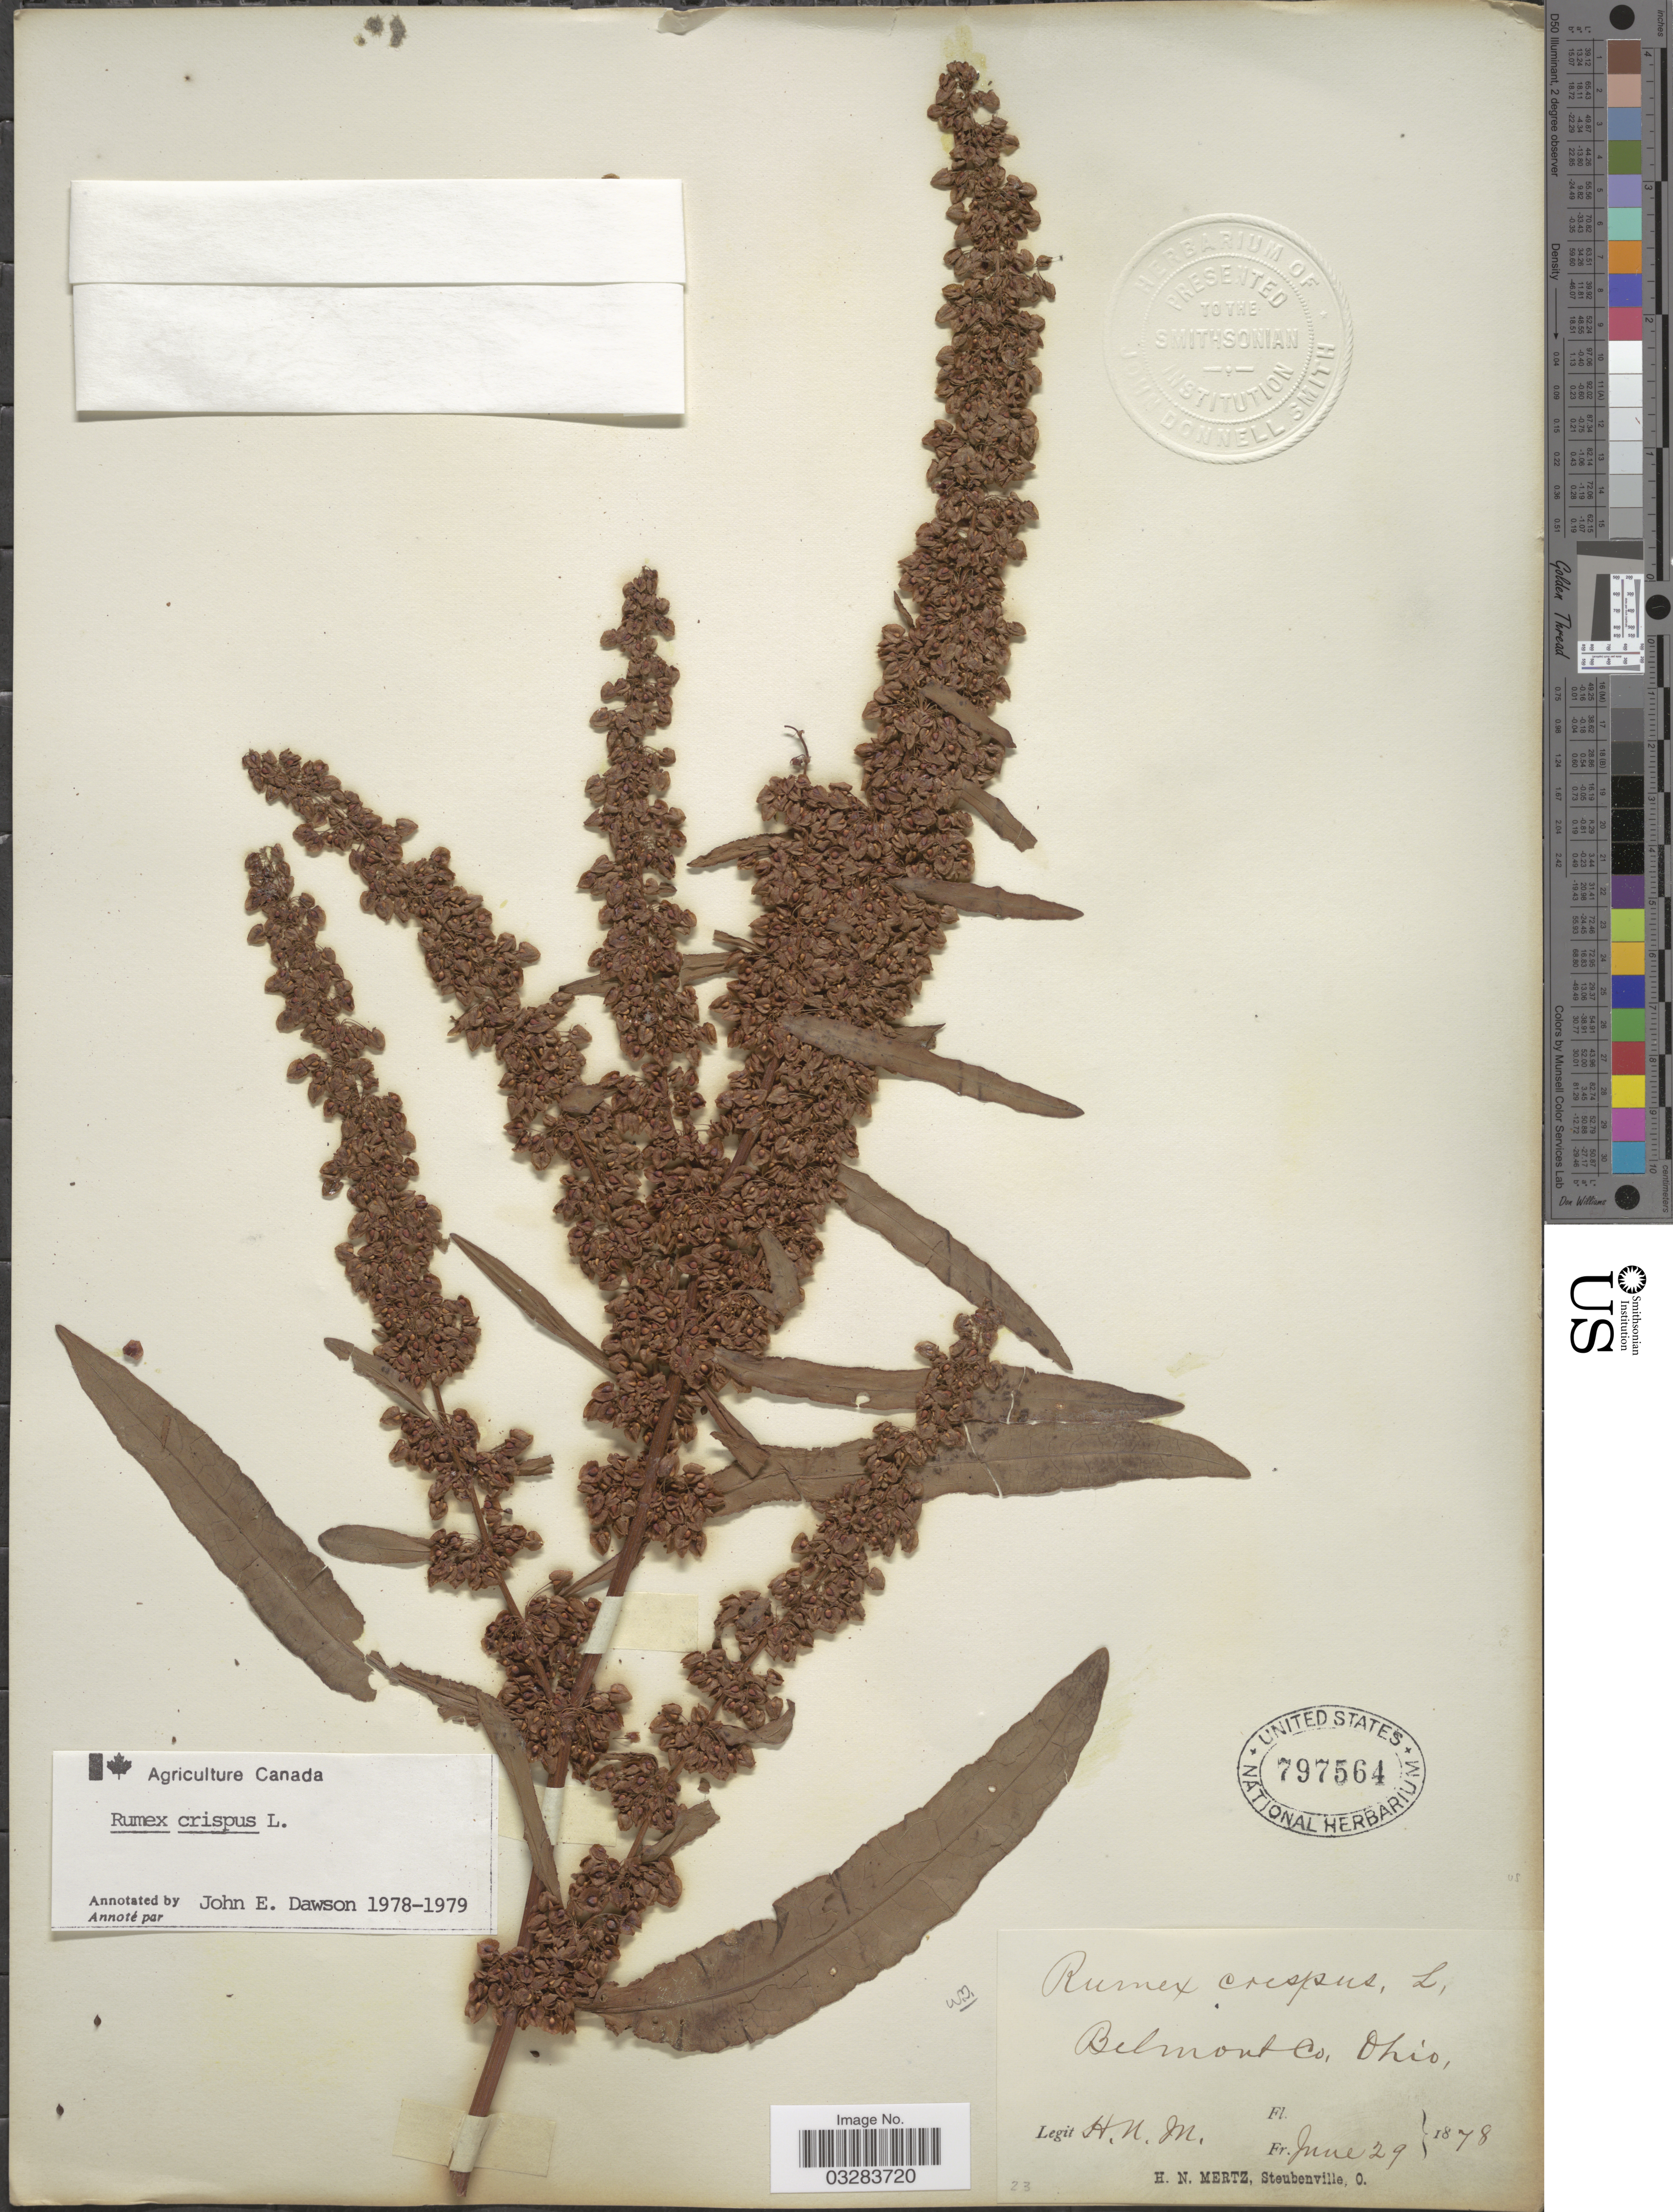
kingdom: Plantae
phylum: Tracheophyta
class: Magnoliopsida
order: Caryophyllales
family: Polygonaceae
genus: Rumex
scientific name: Rumex crispus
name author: L.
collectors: H. Mertz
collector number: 23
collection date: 1878-06-29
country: United States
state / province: Ohio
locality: Belmont Co.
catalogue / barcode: US 797564